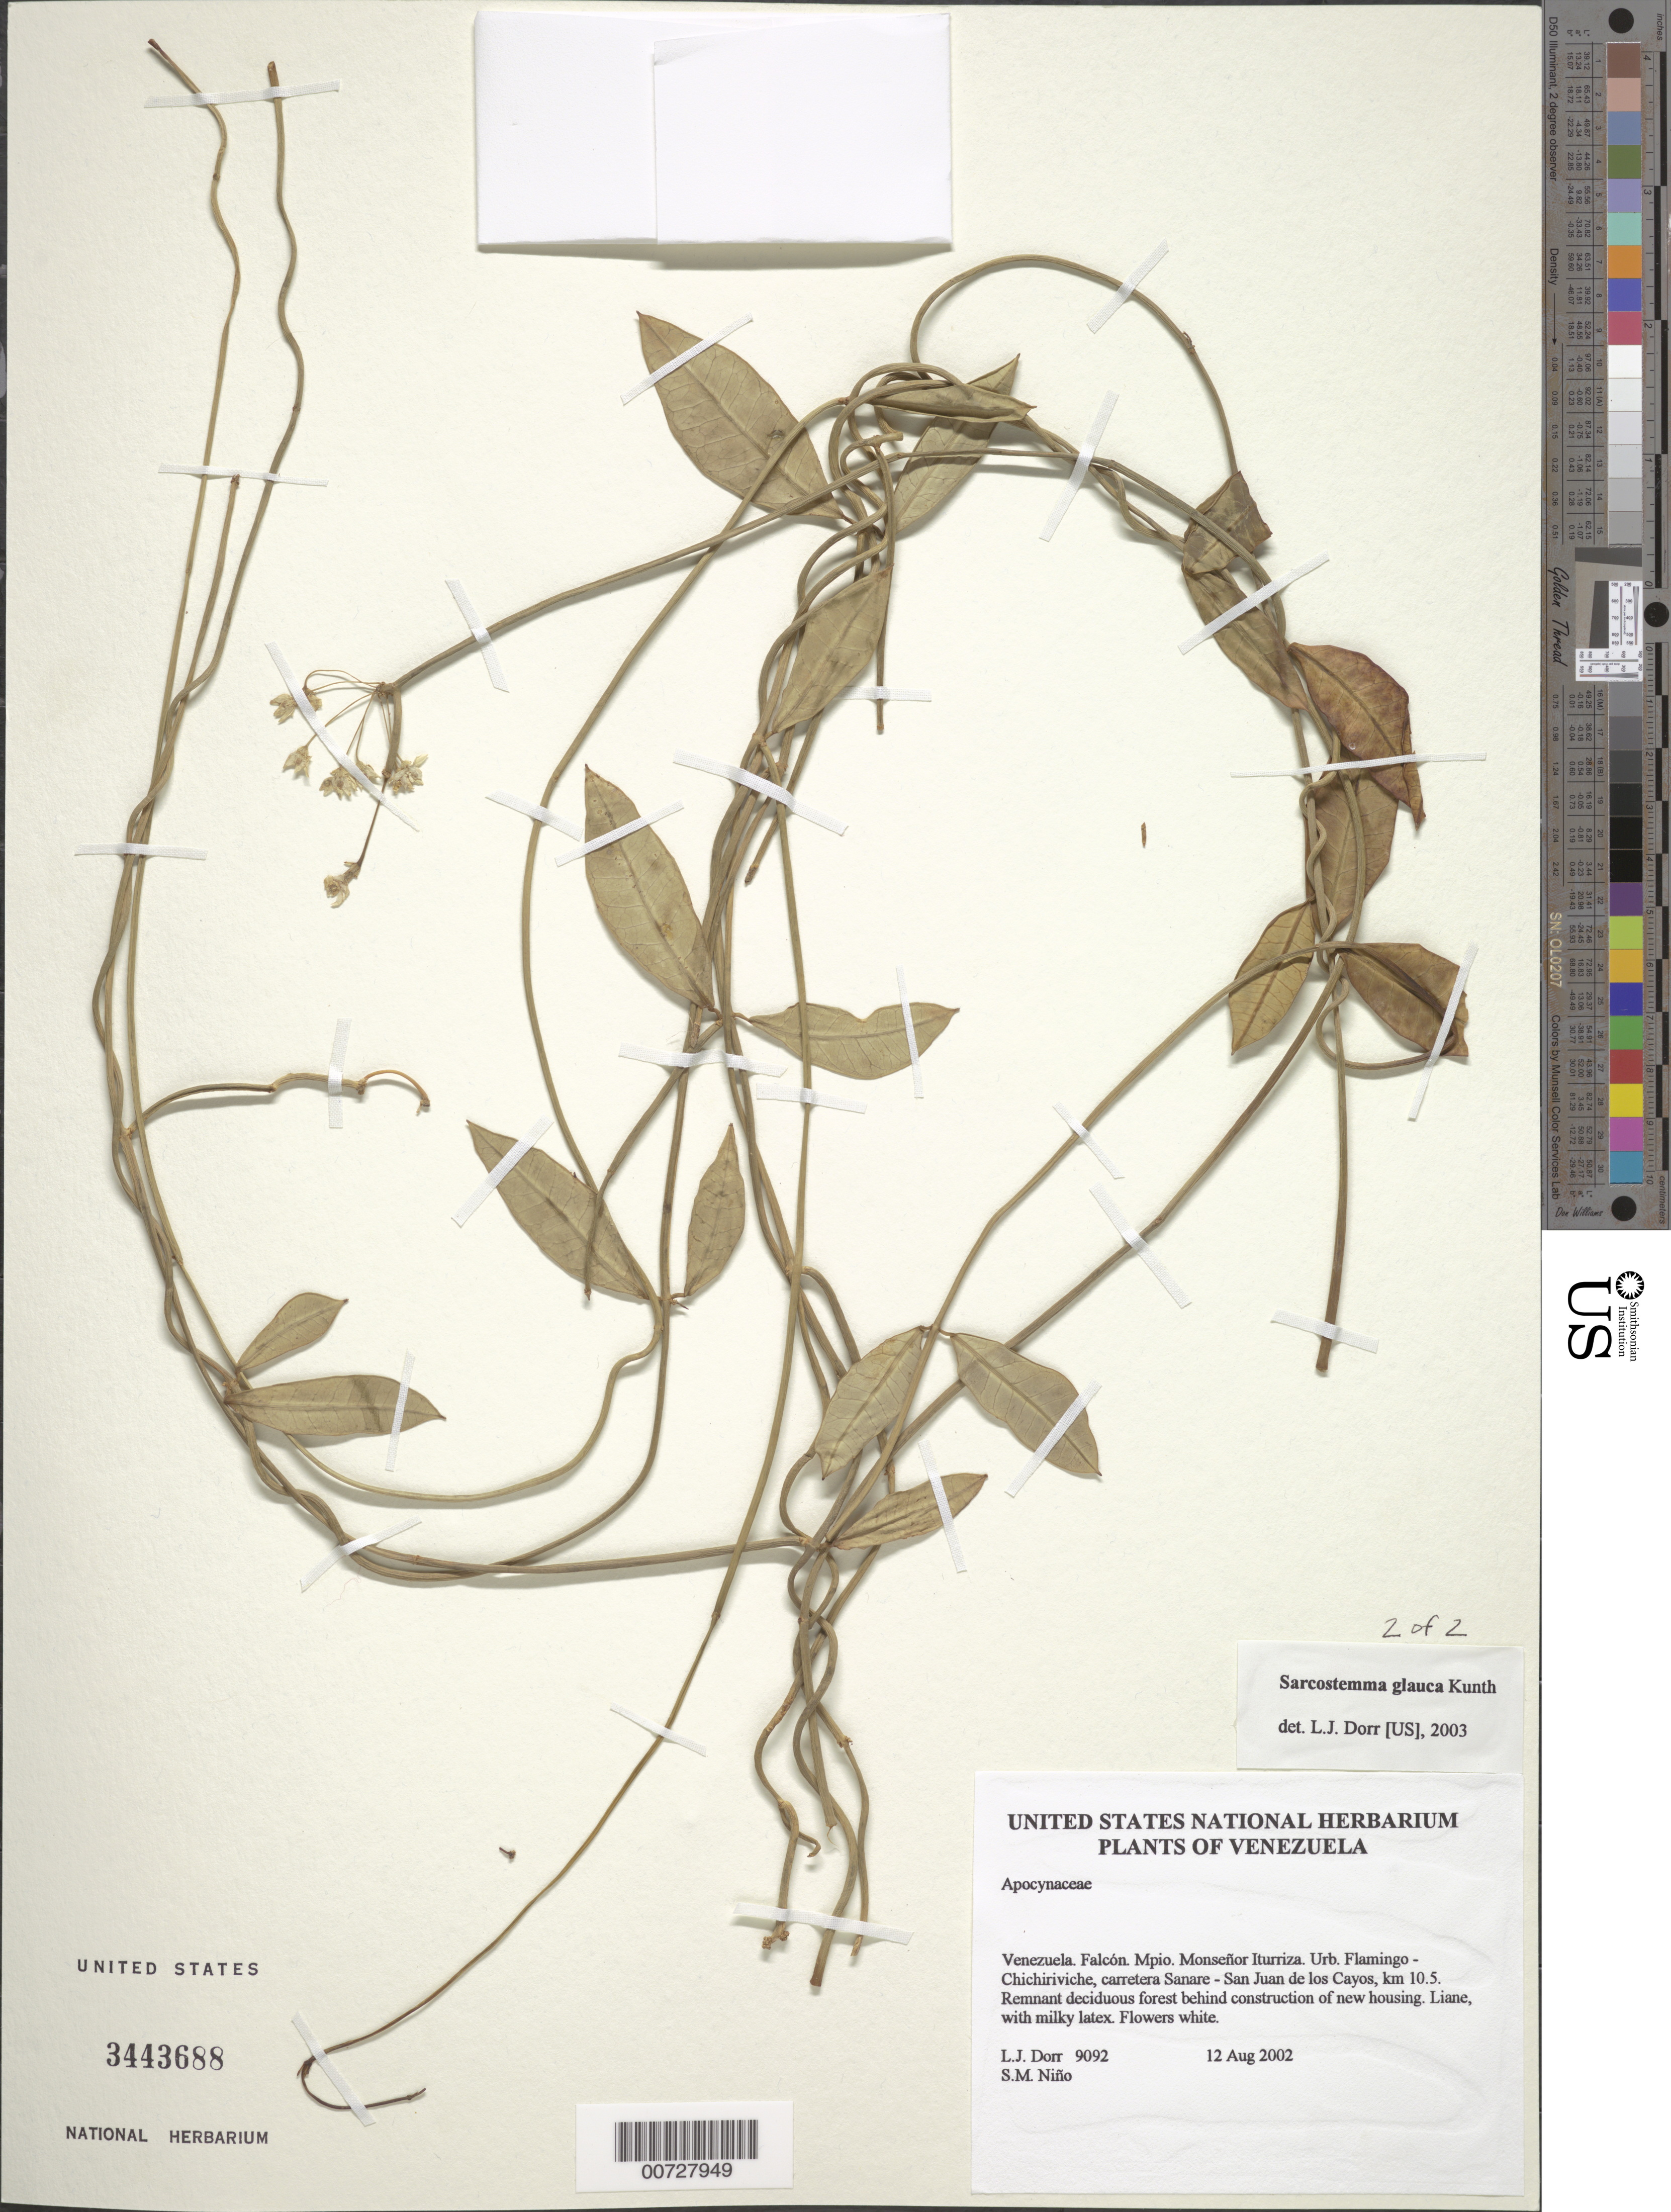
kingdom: Plantae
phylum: Tracheophyta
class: Magnoliopsida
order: Gentianales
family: Apocynaceae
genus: Sarcostemma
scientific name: Sarcostemma glaucum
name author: Kunth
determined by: Dorr, L. J., (BOT), Smithsonian Institution - National Museum of Natural History (UNITED STATES)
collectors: L. J. Dorr & S. M. Niño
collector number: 9092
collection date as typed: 12 Aug 2002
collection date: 2002-08-12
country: Venezuela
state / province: Falcón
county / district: Monseñor Iturriza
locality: Urb. Flamingo-Chichiriviche, carretera Sanare-San Juan de los Cayos, km 10.5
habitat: Remnant deciduous forest behind construction of new housing.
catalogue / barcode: US 3443688